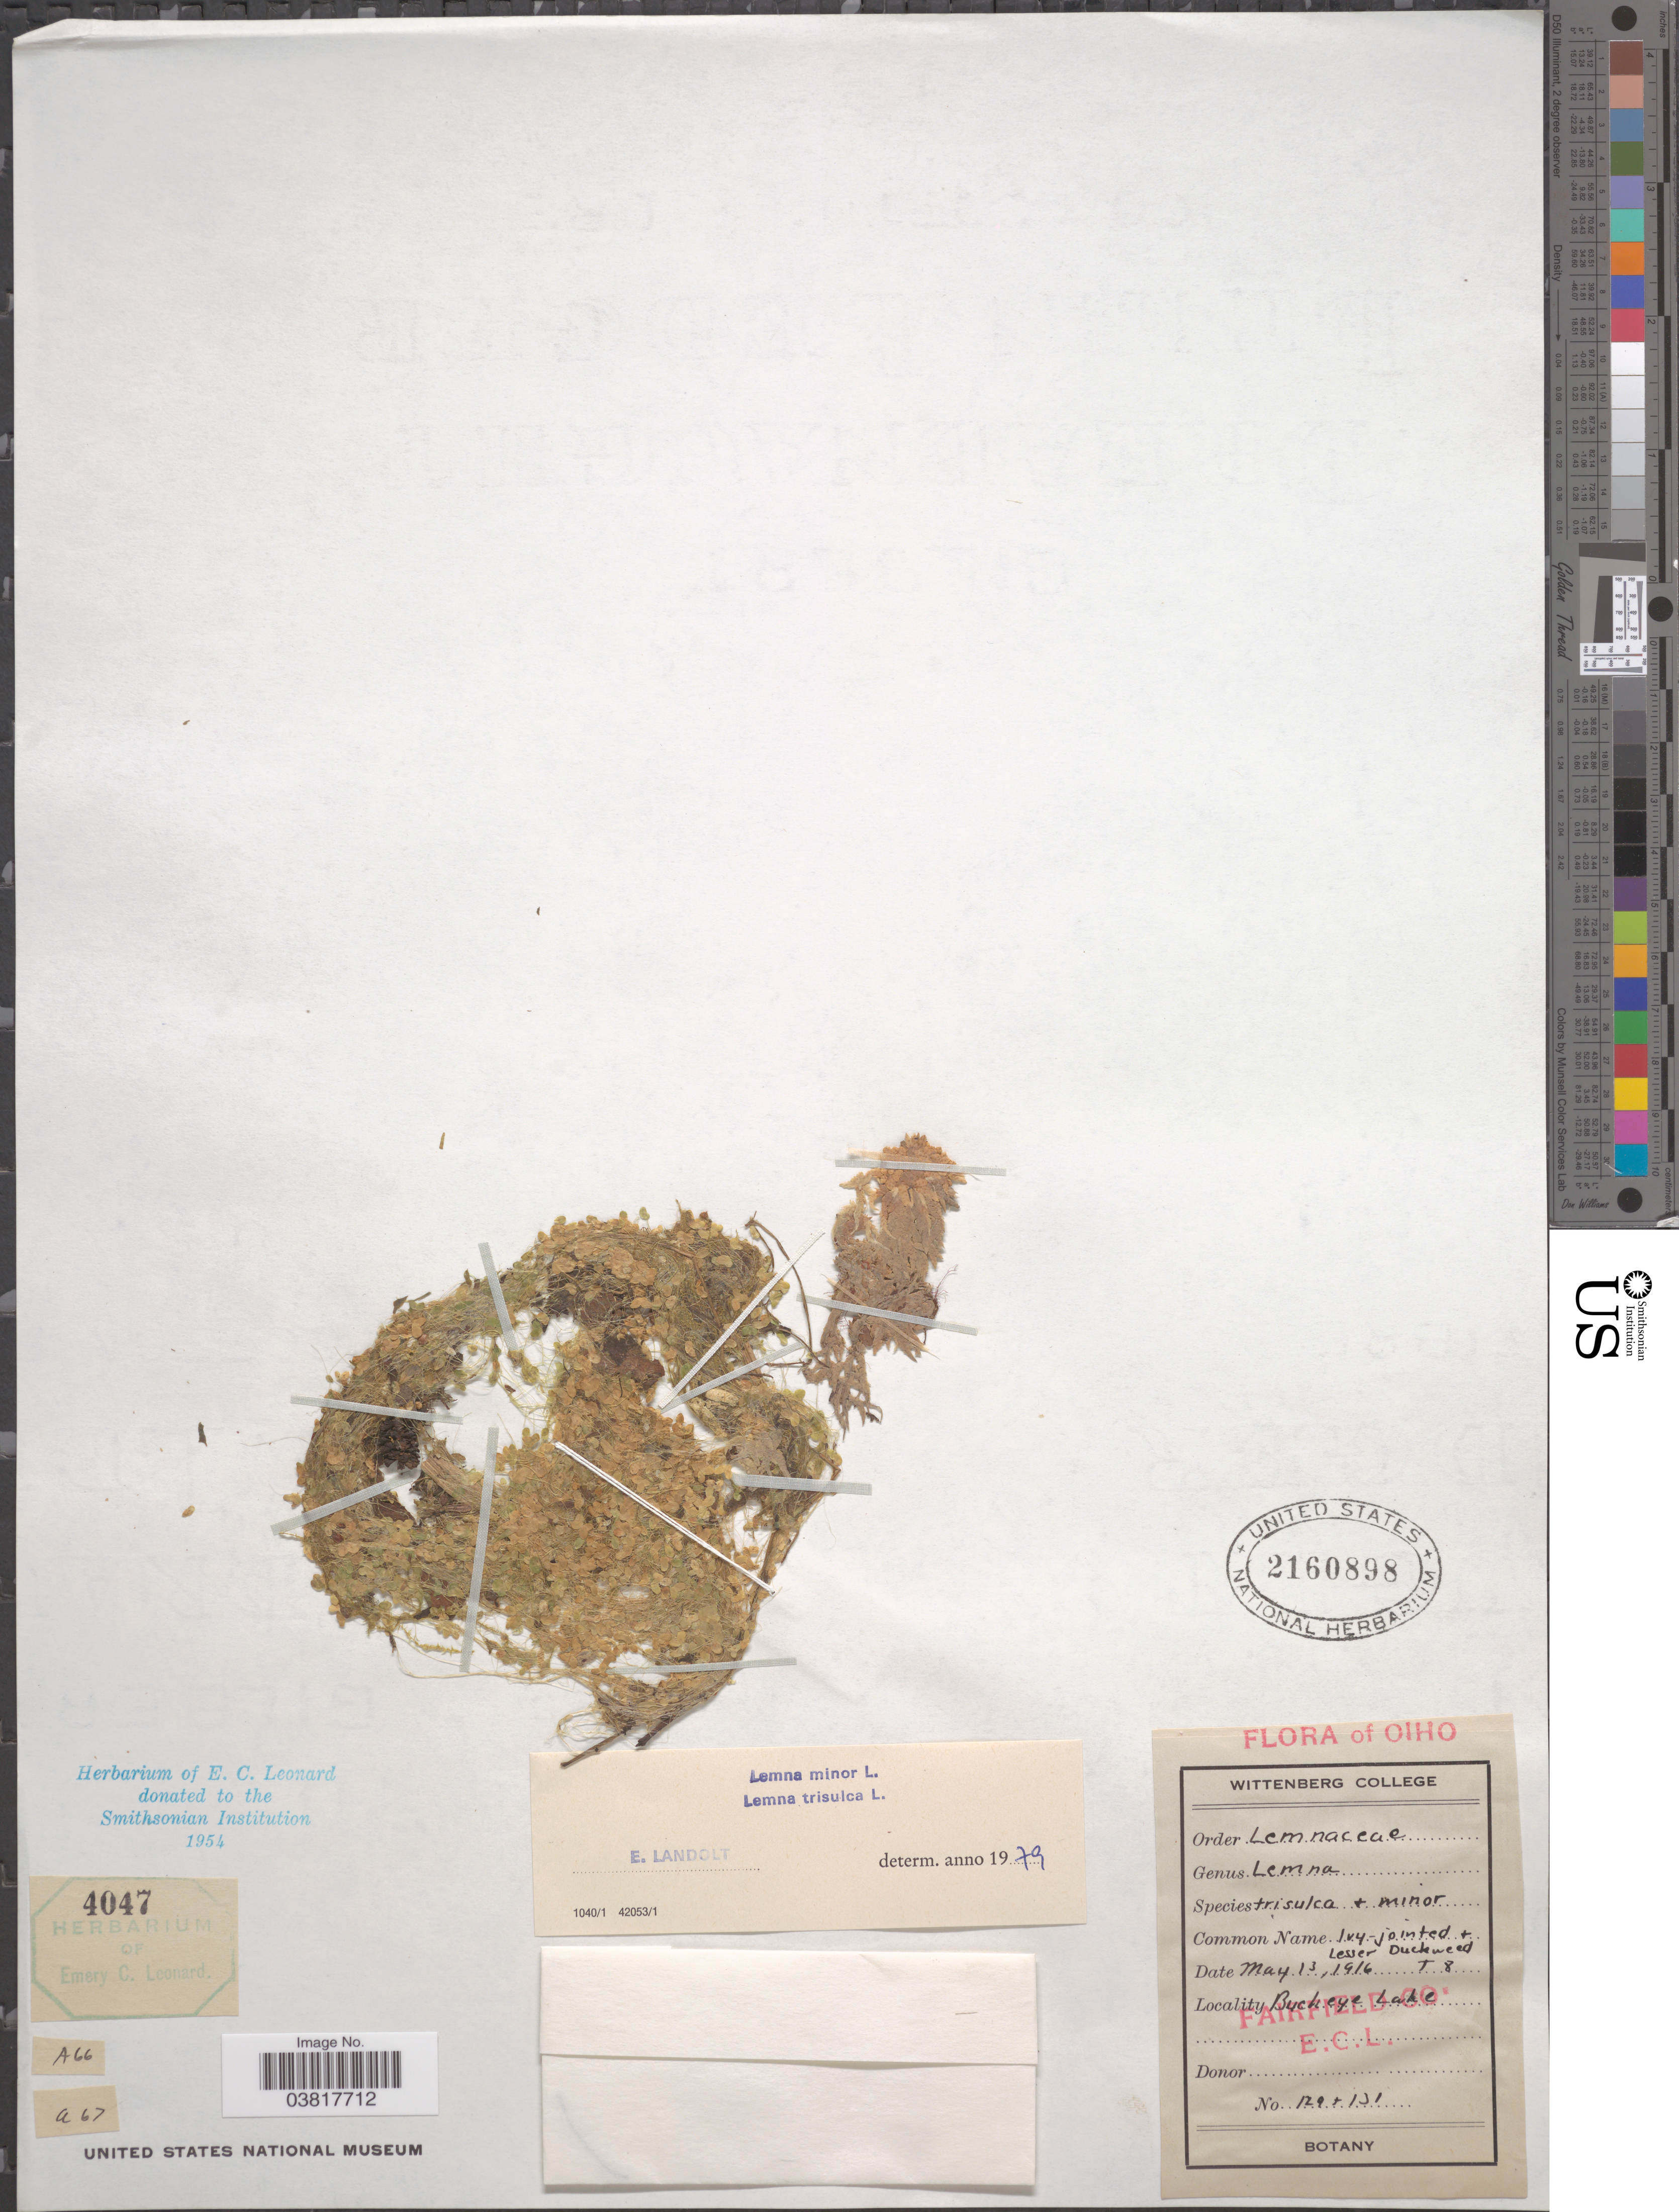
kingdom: Plantae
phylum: Tracheophyta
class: Liliopsida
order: Alismatales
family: Araceae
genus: Lemna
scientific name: Lemna trisulca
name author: L.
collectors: E. C. Leonard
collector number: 129&131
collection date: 1916-05-13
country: United States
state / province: Ohio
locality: Ohio. Buckeye Lake. Fairfield Co.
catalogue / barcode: US 2160898